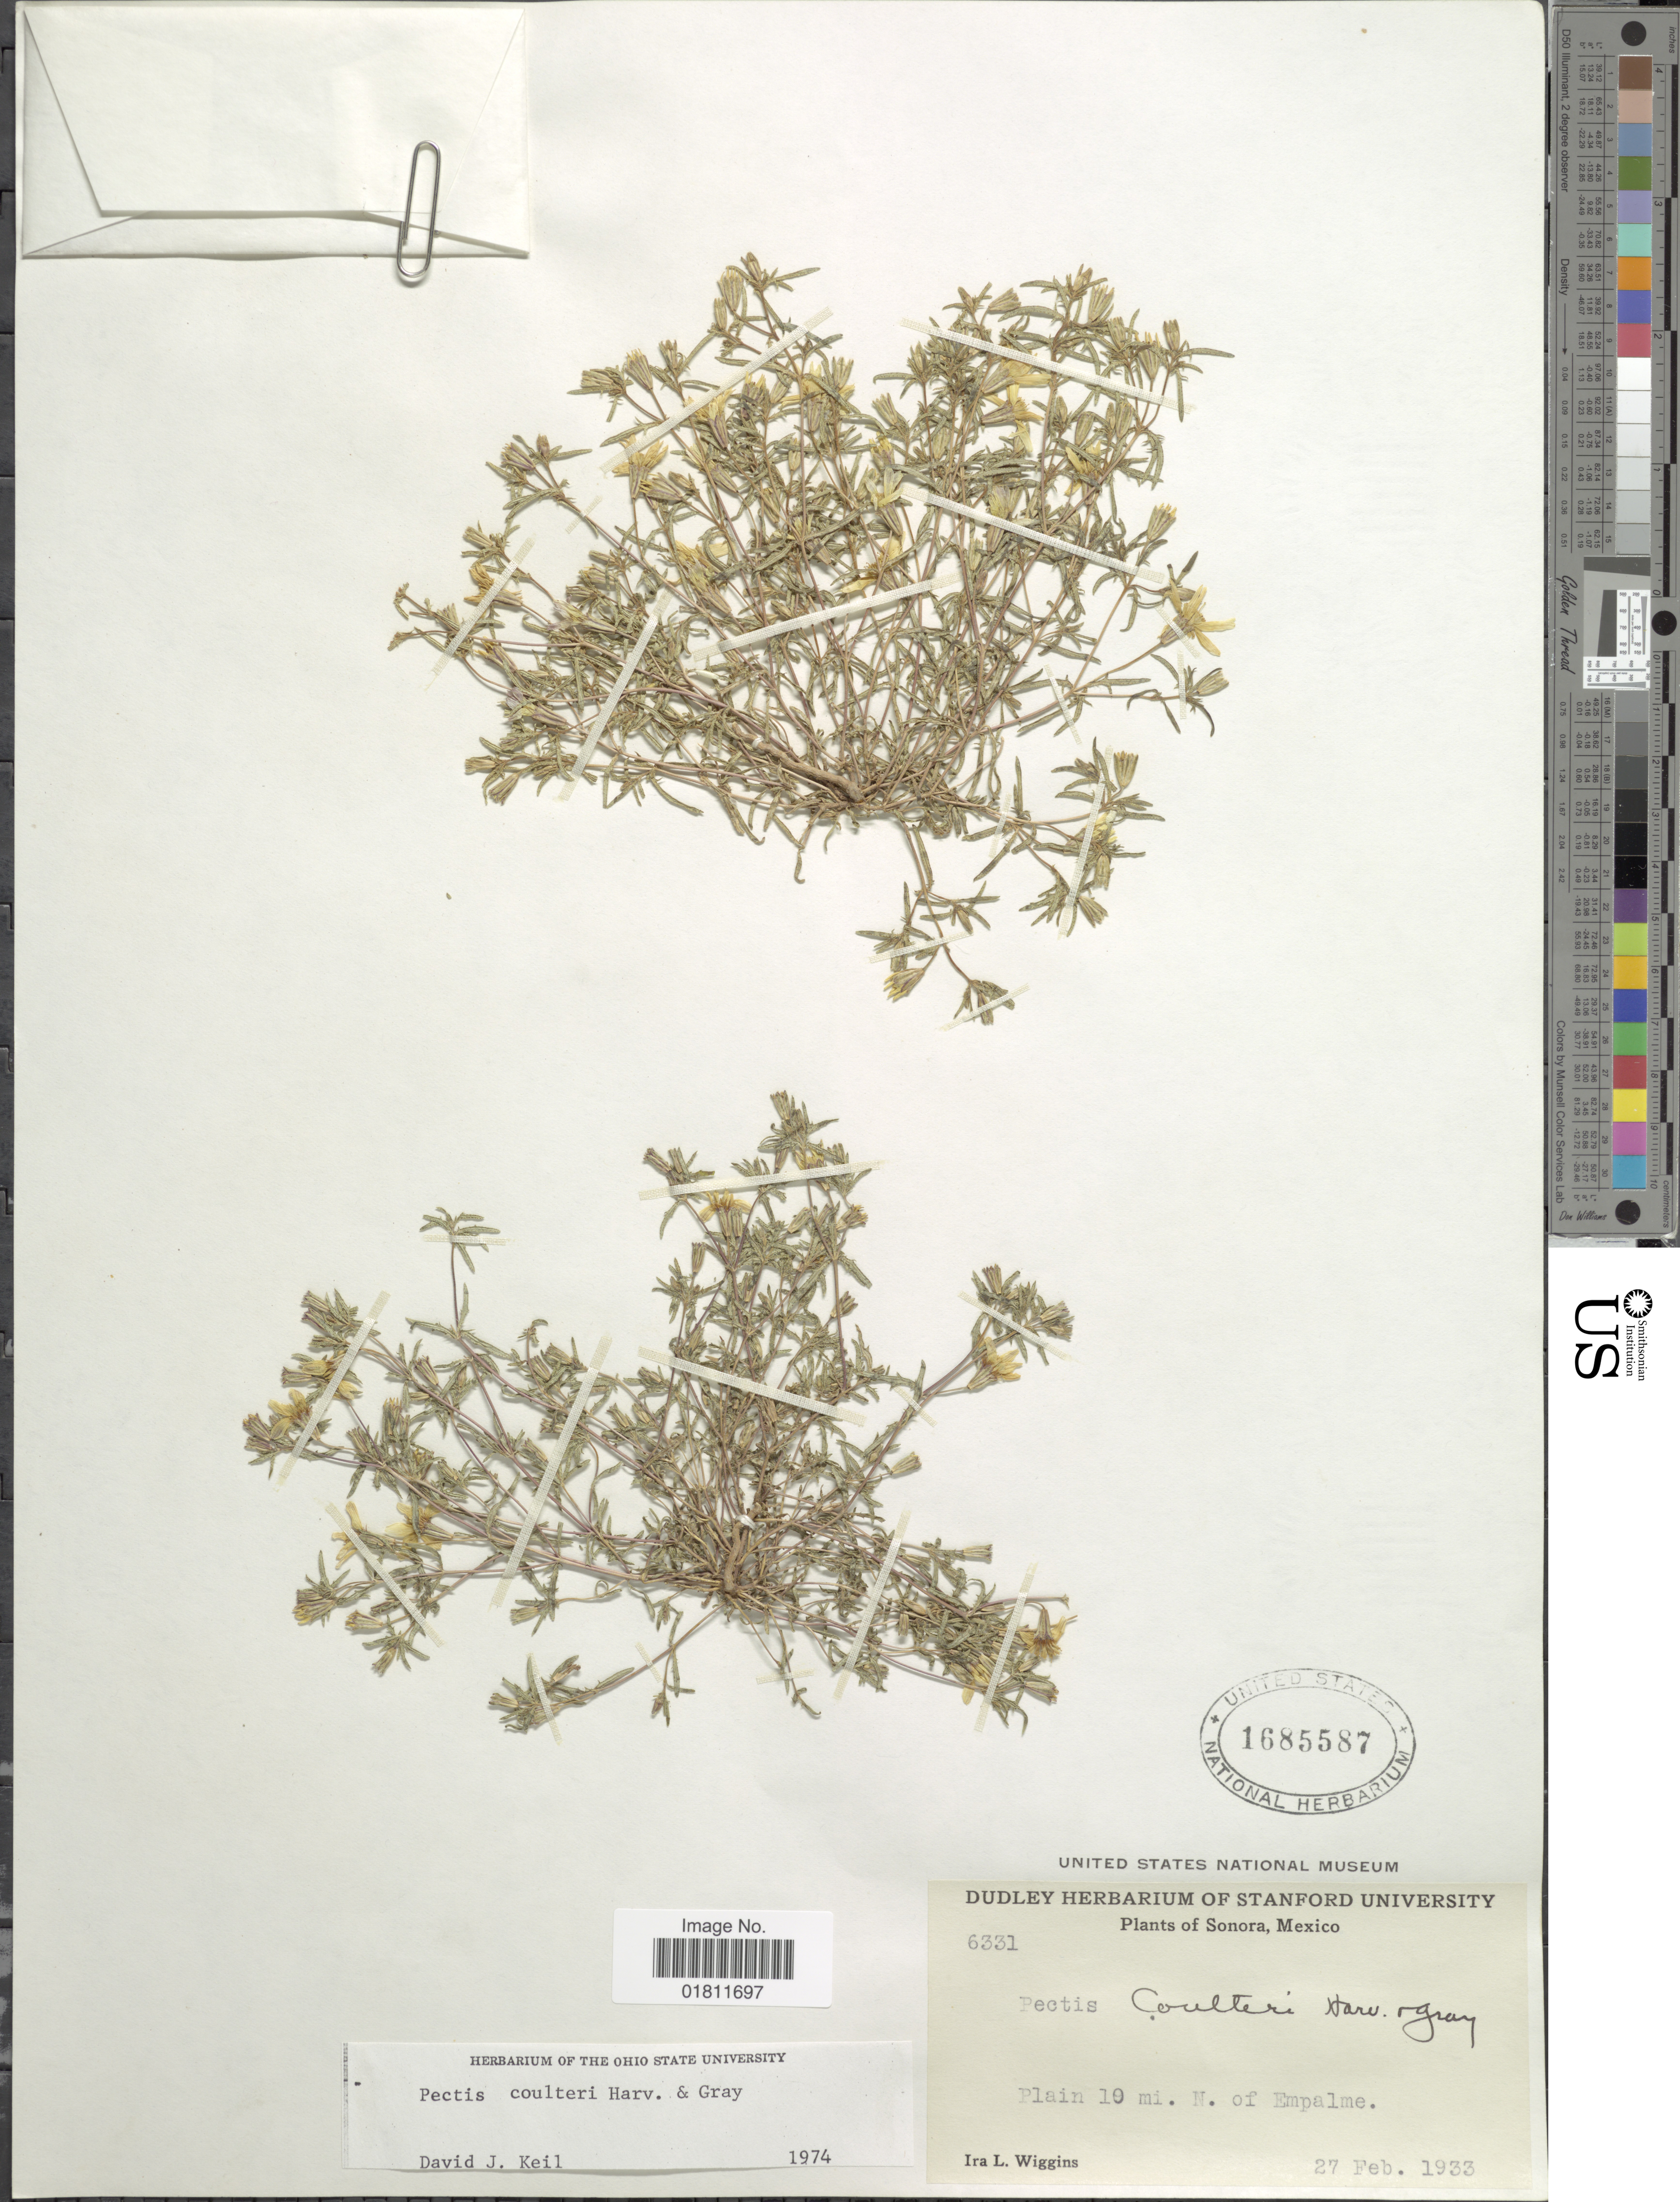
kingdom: Plantae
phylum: Tracheophyta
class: Magnoliopsida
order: Asterales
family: Asteraceae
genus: Pectis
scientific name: Pectis coulteri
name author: Harv. & A. Gray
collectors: I. L. Wiggins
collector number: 6331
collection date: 1933-02-27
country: Mexico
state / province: Sonora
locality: Sonora, Mexico. Plain 10 mi, N, of Empalme.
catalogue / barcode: US 1685587